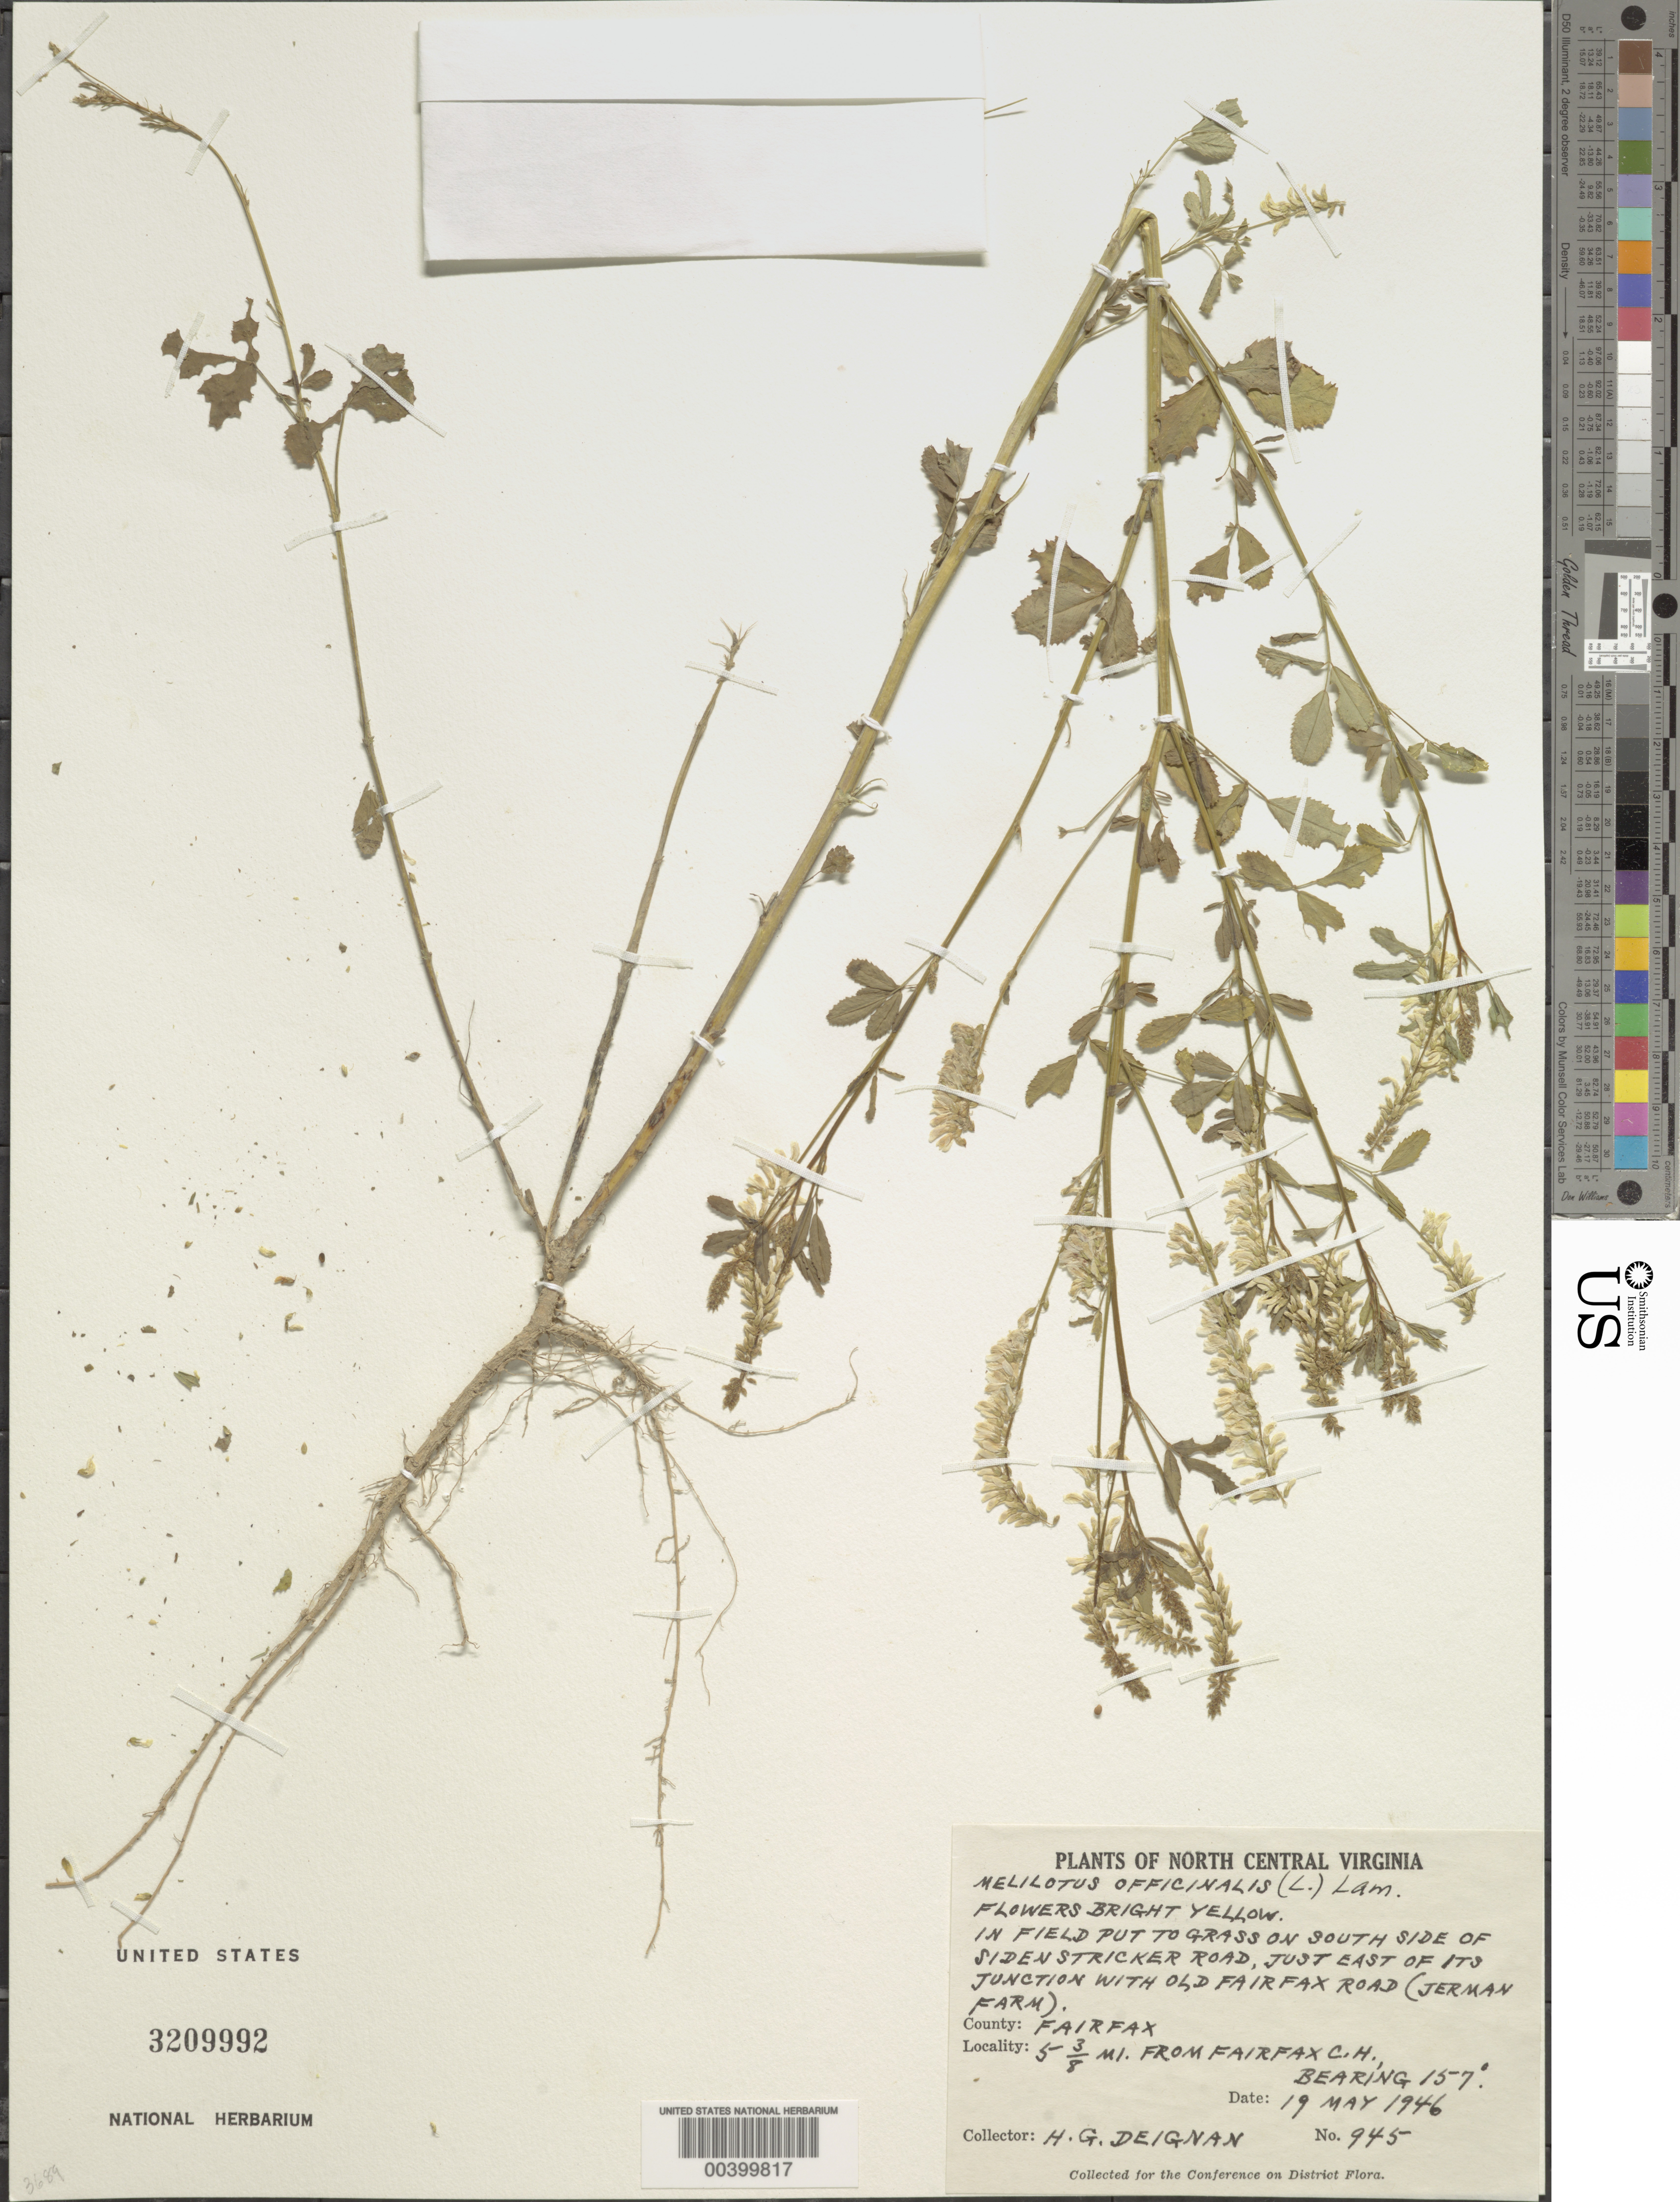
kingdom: Plantae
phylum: Tracheophyta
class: Magnoliopsida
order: Fabales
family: Fabaceae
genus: Melilotus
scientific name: Melilotus officinalis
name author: (L.) Lam.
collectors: H. Deignan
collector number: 945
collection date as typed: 19 May 1946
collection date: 1946-05-19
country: United States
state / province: Virginia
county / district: Fairfax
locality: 5 3/8 M from Fairfax County Court House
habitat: In field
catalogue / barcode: US 3209992